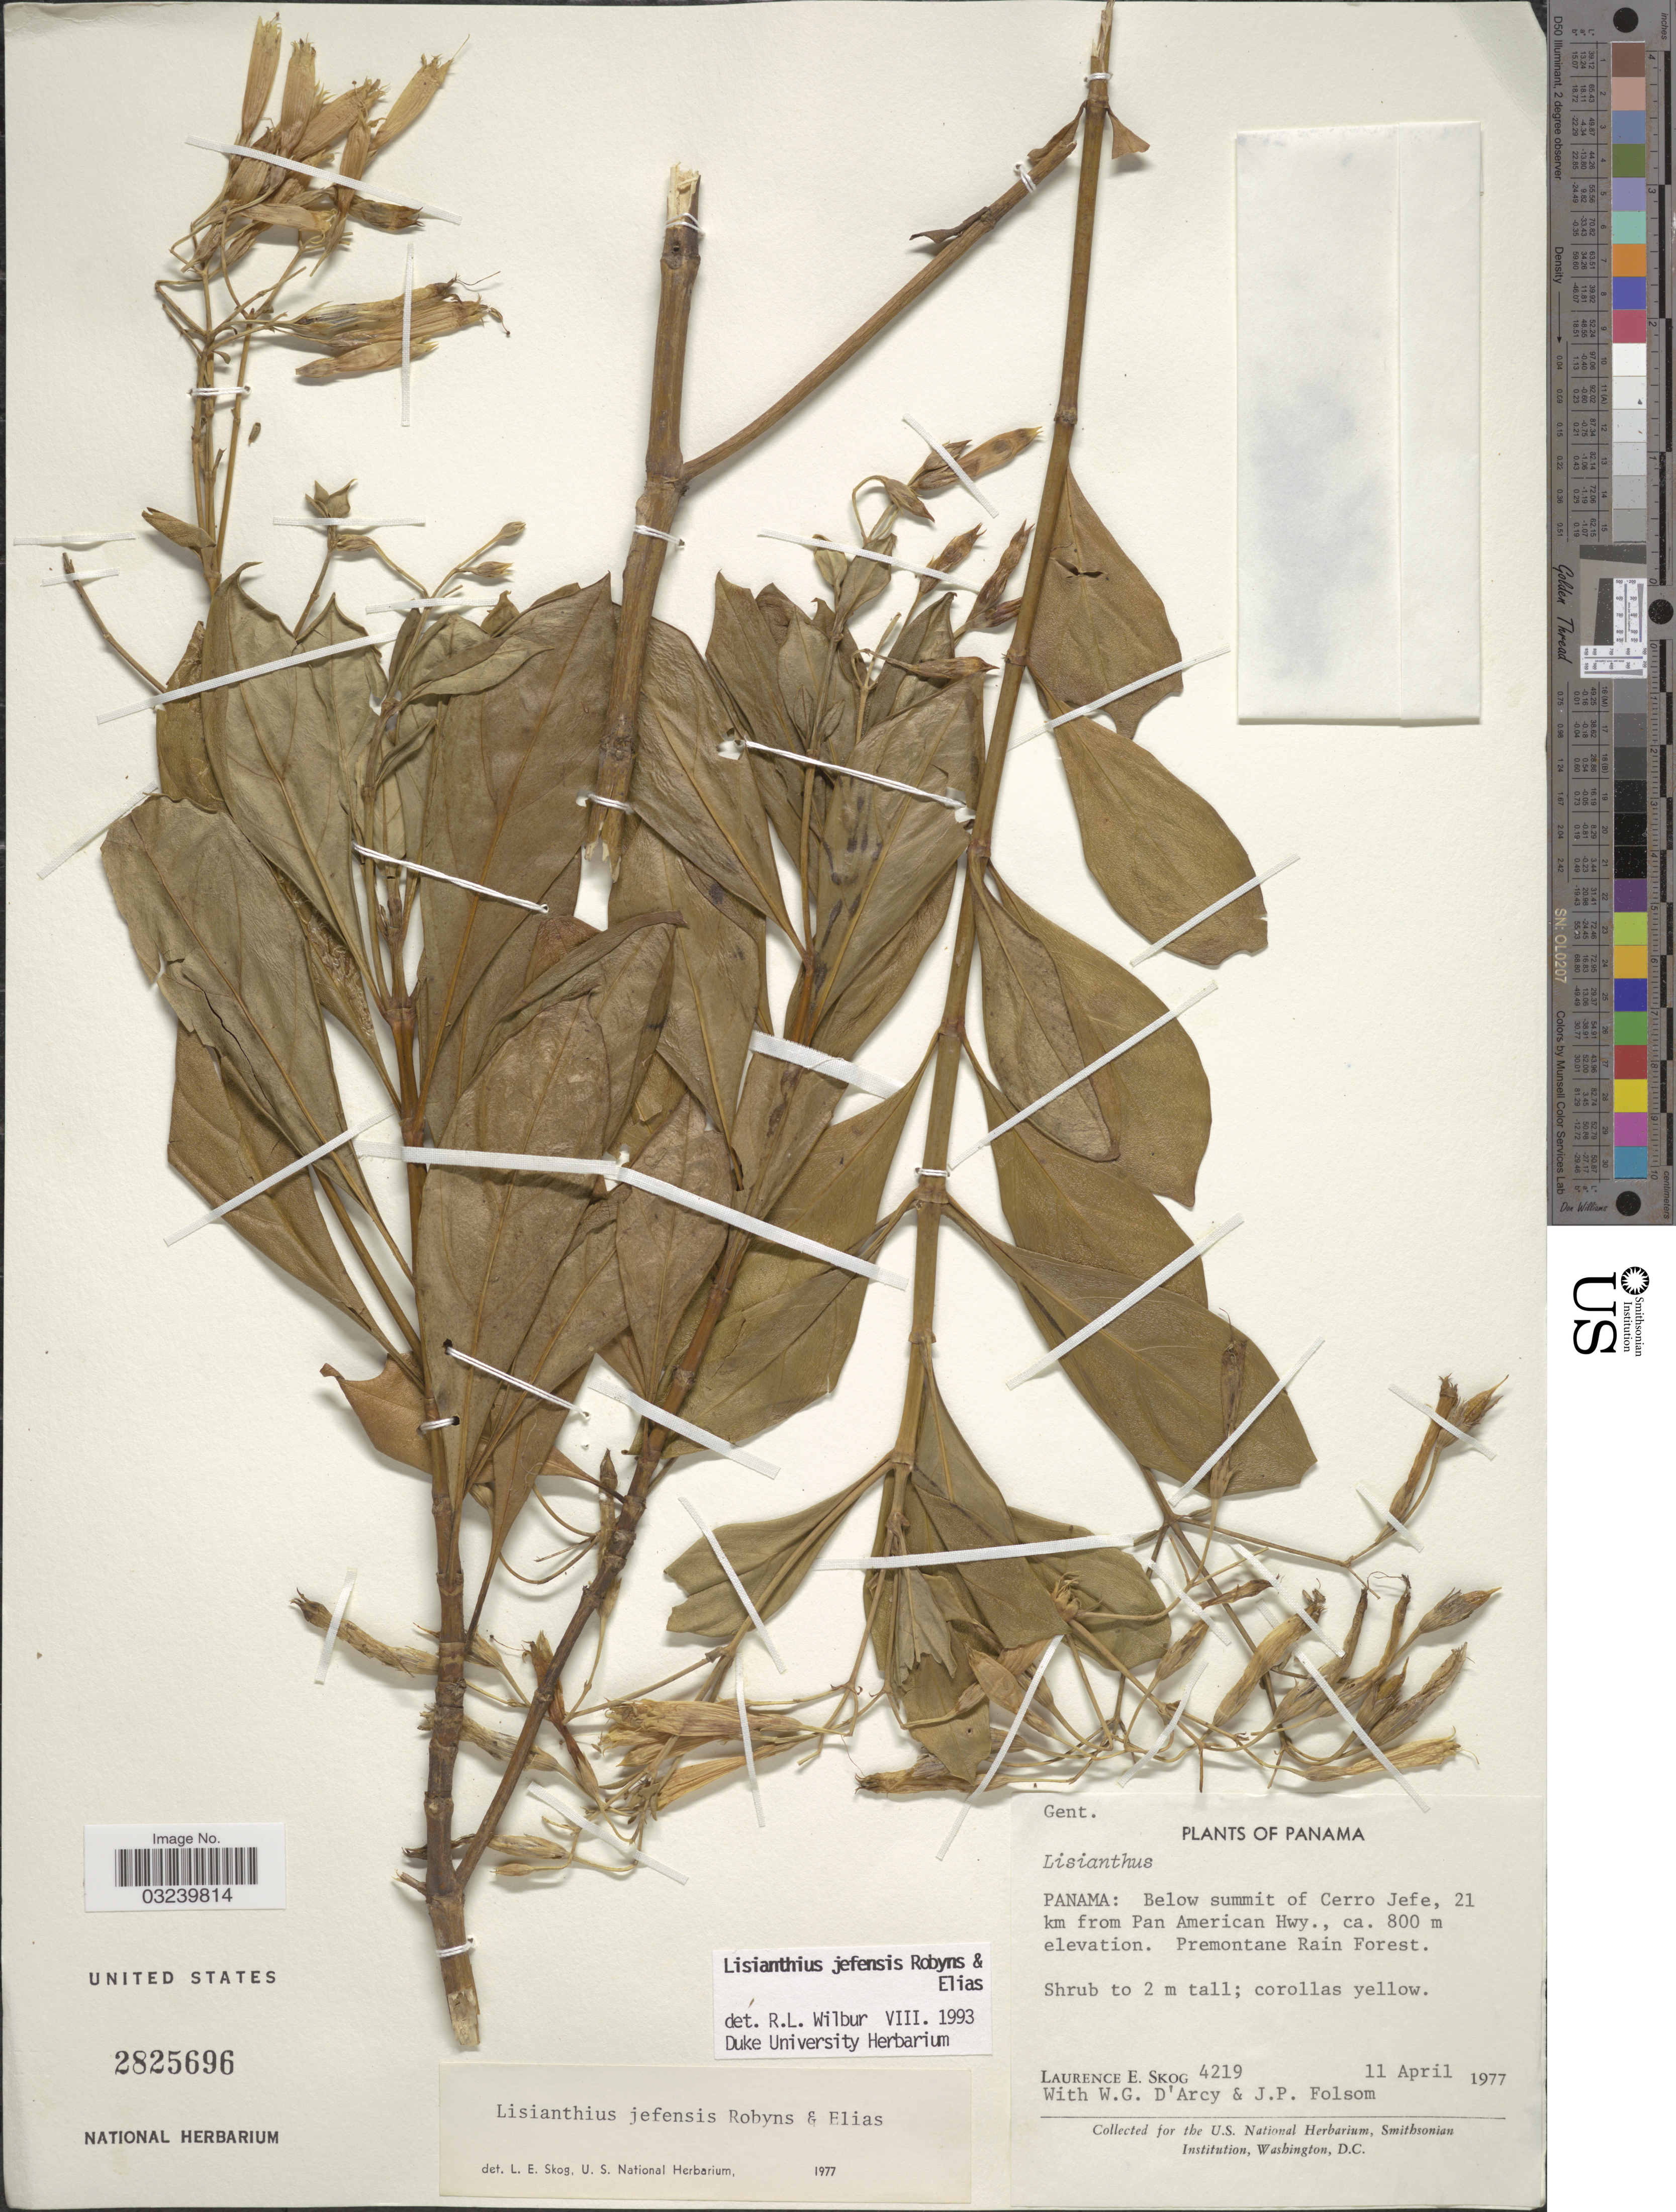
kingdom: Plantae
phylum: Tracheophyta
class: Magnoliopsida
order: Gentianales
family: Gentianaceae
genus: Lisianthius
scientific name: Lisianthius jefensis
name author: A. Robyns & T. S. Elias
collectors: L. E. Skog, W. G. D'Arcy & J. P. Folsom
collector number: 4219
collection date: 1977-04-11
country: Panama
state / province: Panamá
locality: Below summit of Cerro Jefe, 21 km from Pan American Hwy.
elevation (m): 800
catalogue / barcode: US 2825696